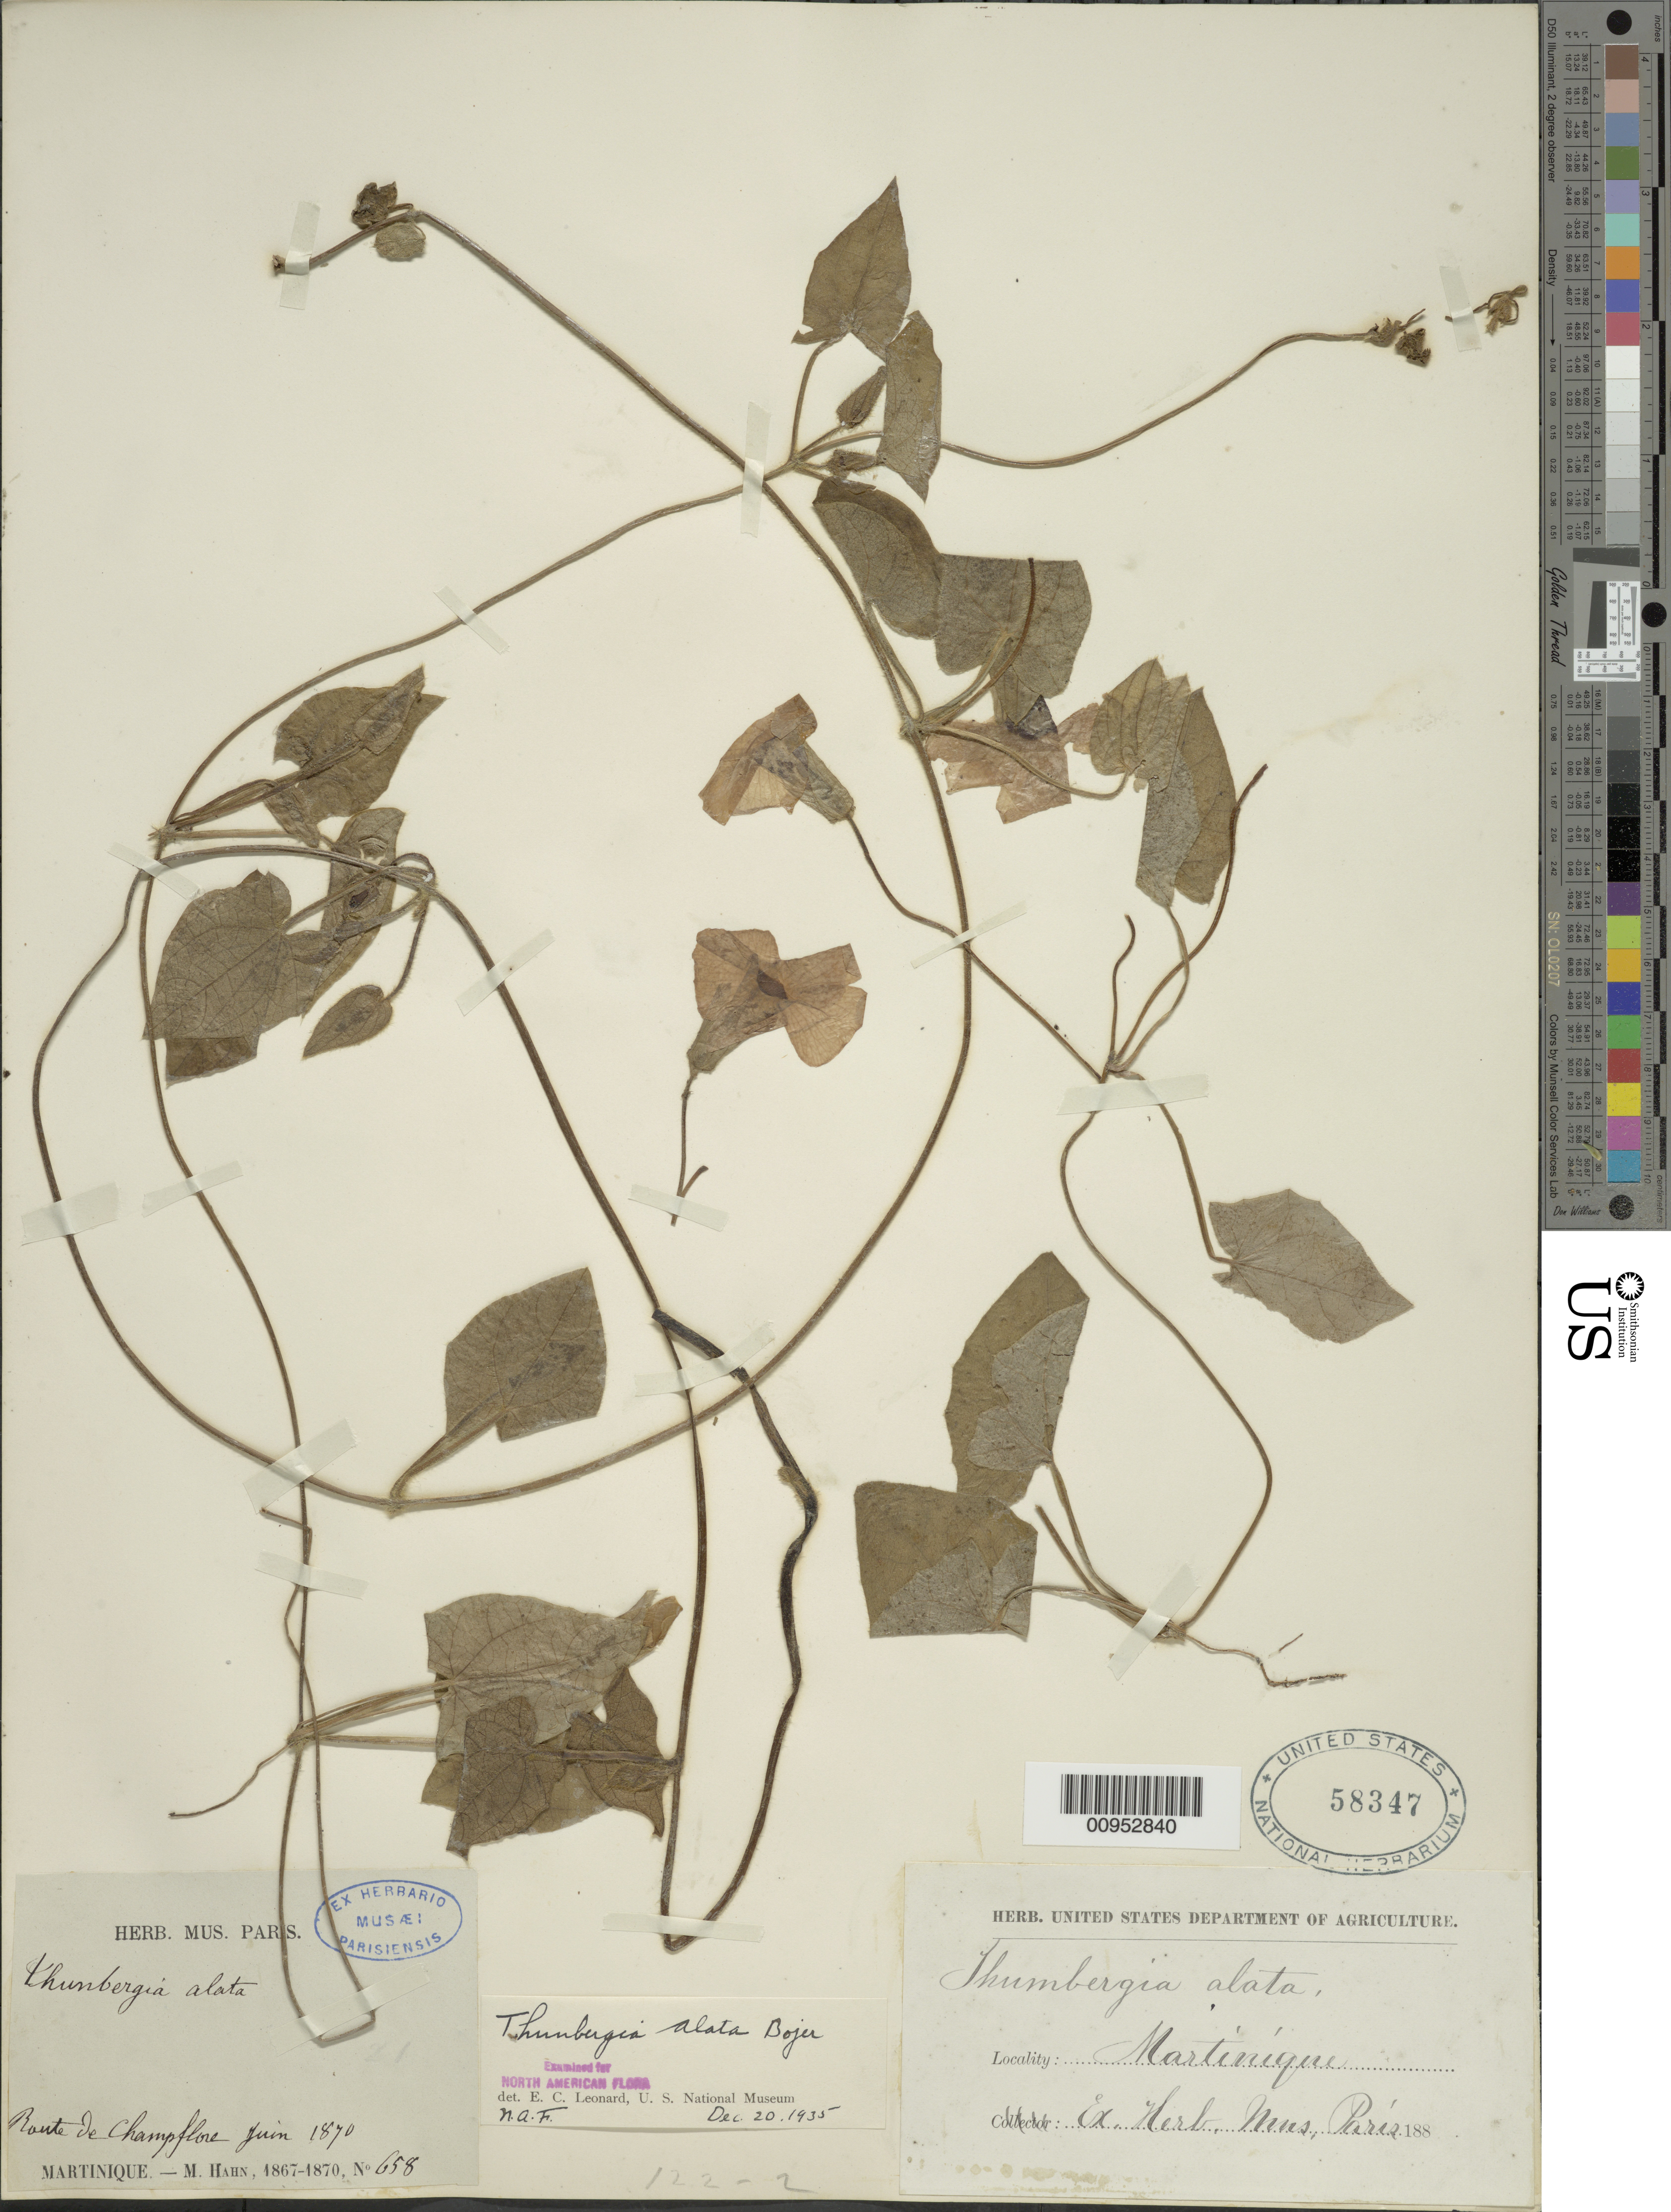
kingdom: Plantae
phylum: Tracheophyta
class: Magnoliopsida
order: Lamiales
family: Acanthaceae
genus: Thunbergia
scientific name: Thunbergia alata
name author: Bojer ex Sims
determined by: Leonard, Emery C., (US)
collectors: M. Hahn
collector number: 658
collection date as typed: Jun 1870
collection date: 1870-06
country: Martinique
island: Martinique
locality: Route de Champflore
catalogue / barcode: US 58347